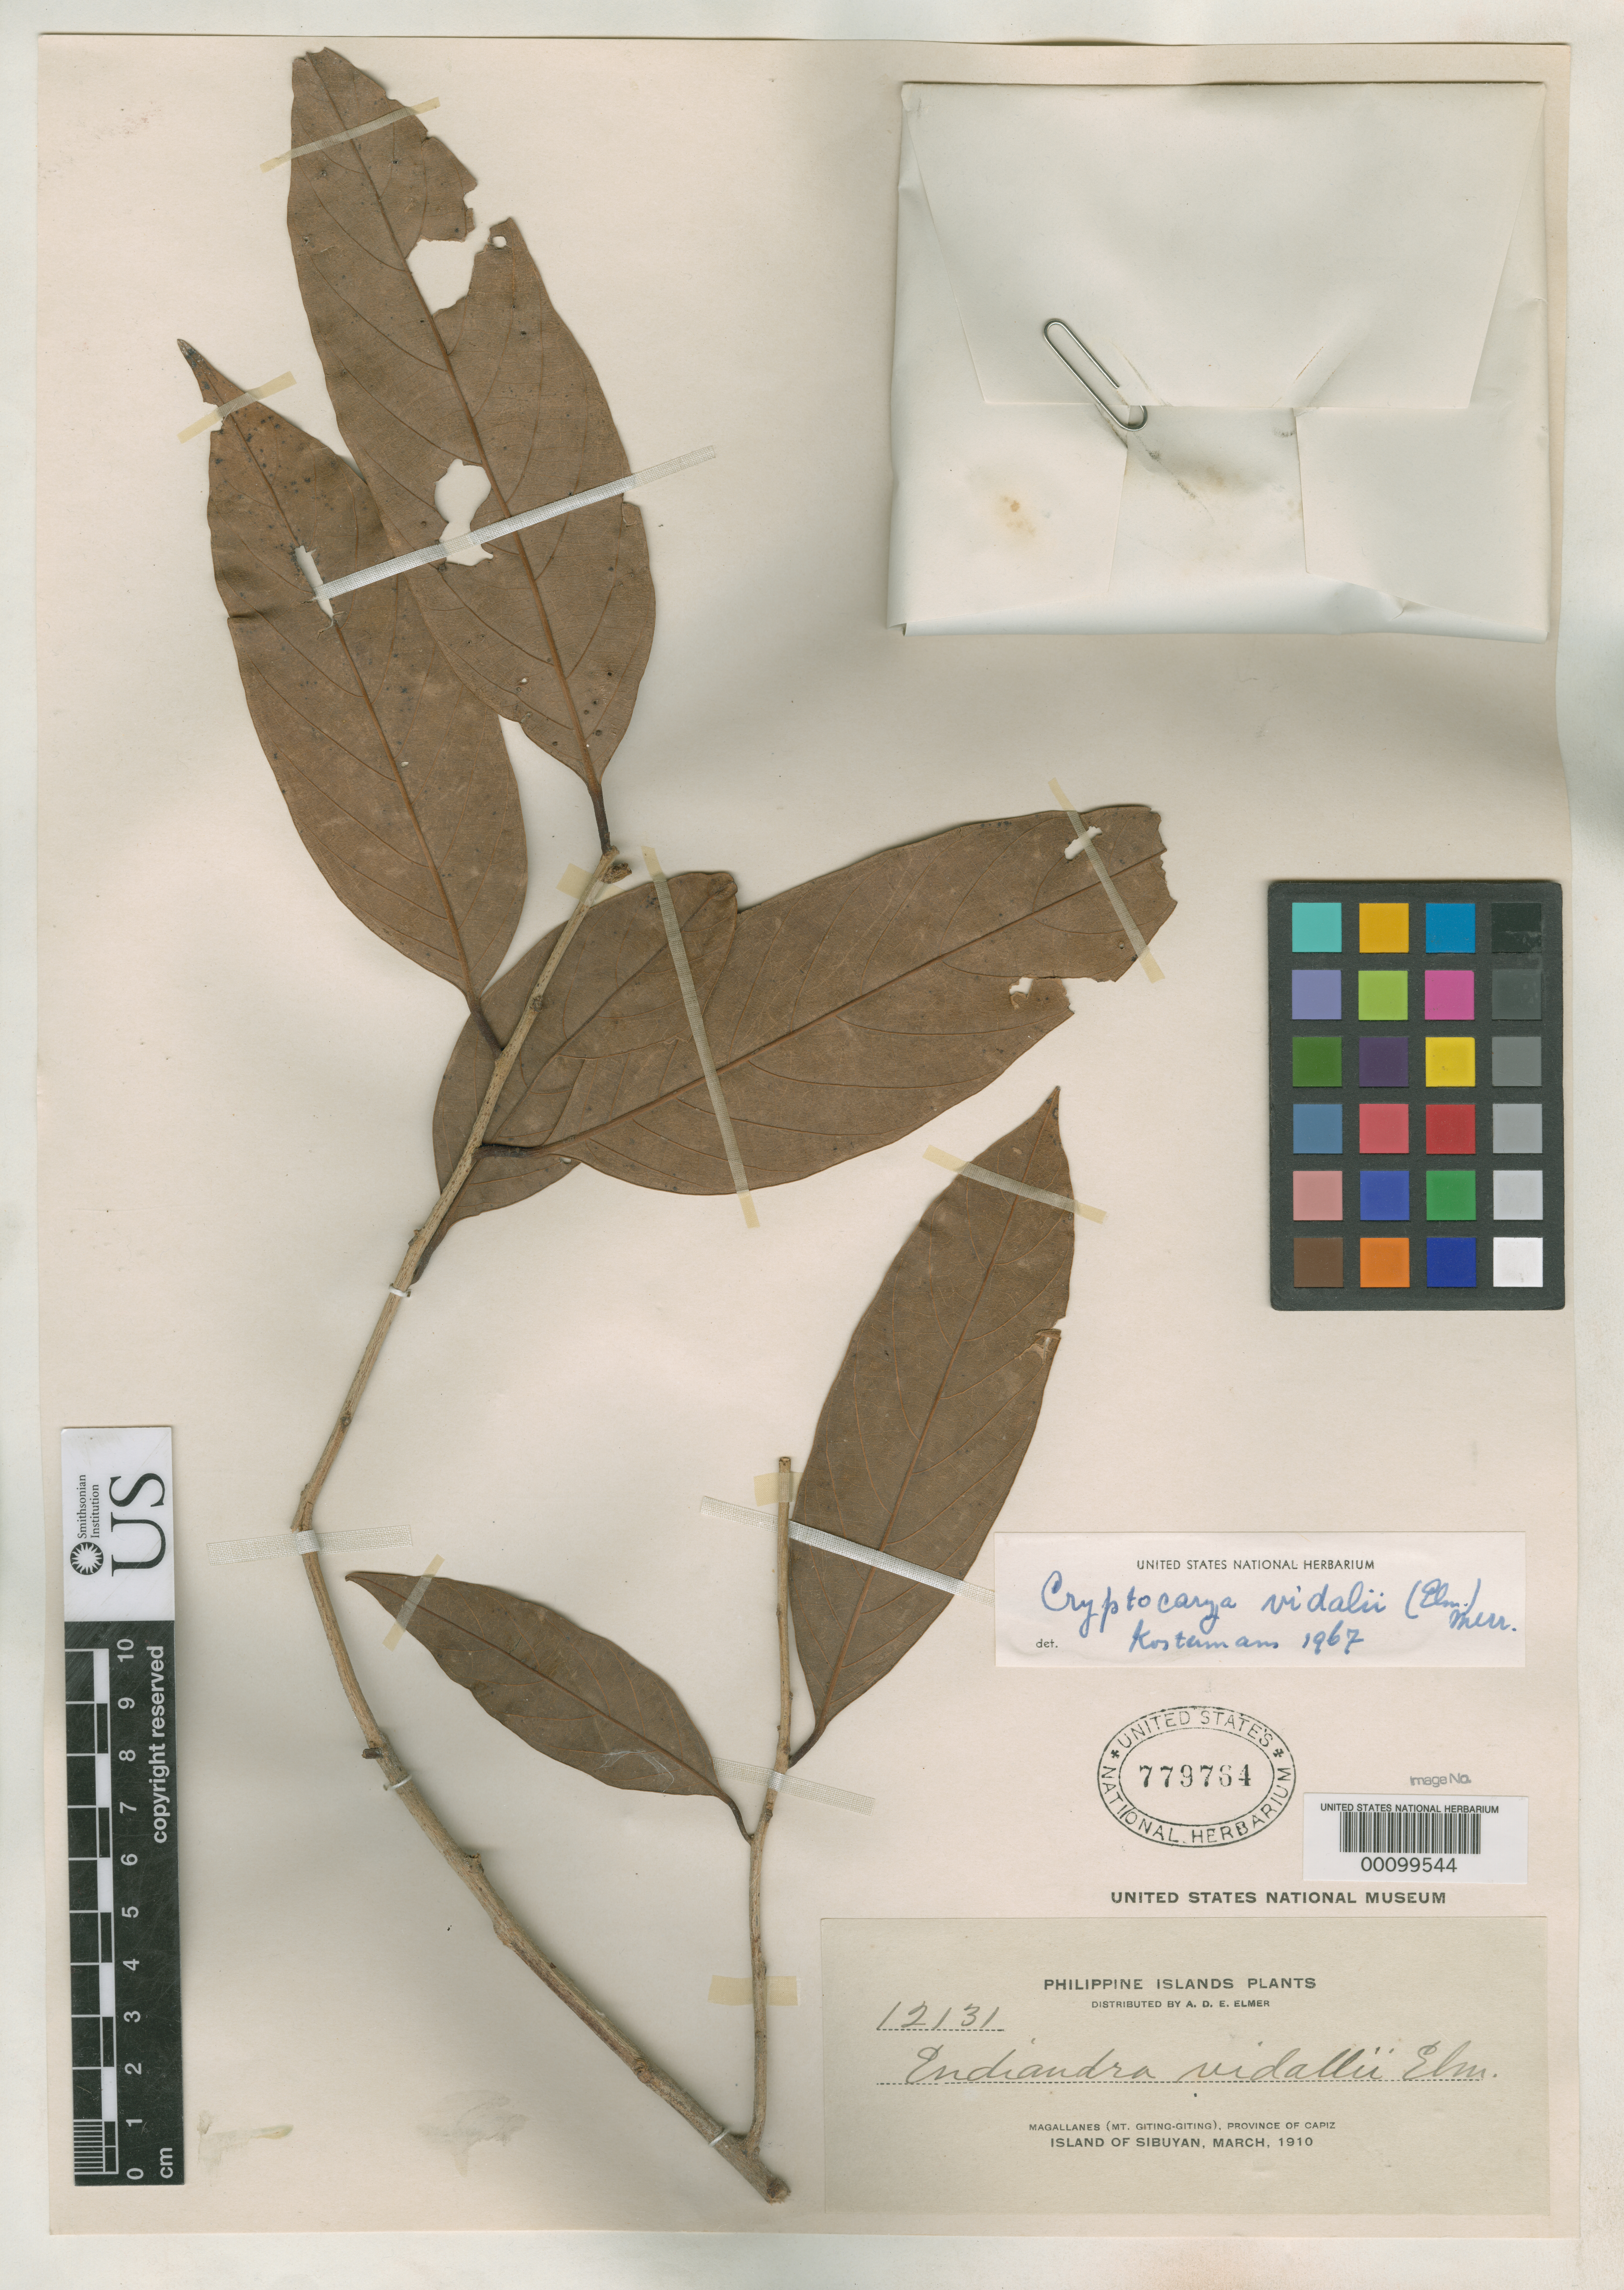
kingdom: Plantae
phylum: Tracheophyta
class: Magnoliopsida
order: Laurales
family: Lauraceae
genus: Endiandra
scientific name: Endiandra vidalii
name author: Elmer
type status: Isotype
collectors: A. D. E. Elmer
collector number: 12131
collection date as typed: Mar 1910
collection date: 1910-03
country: Philippines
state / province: Mimaropa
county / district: Romblon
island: Sibuyan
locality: Magallanes (Mt. Giting-Giting).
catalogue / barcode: US 779764